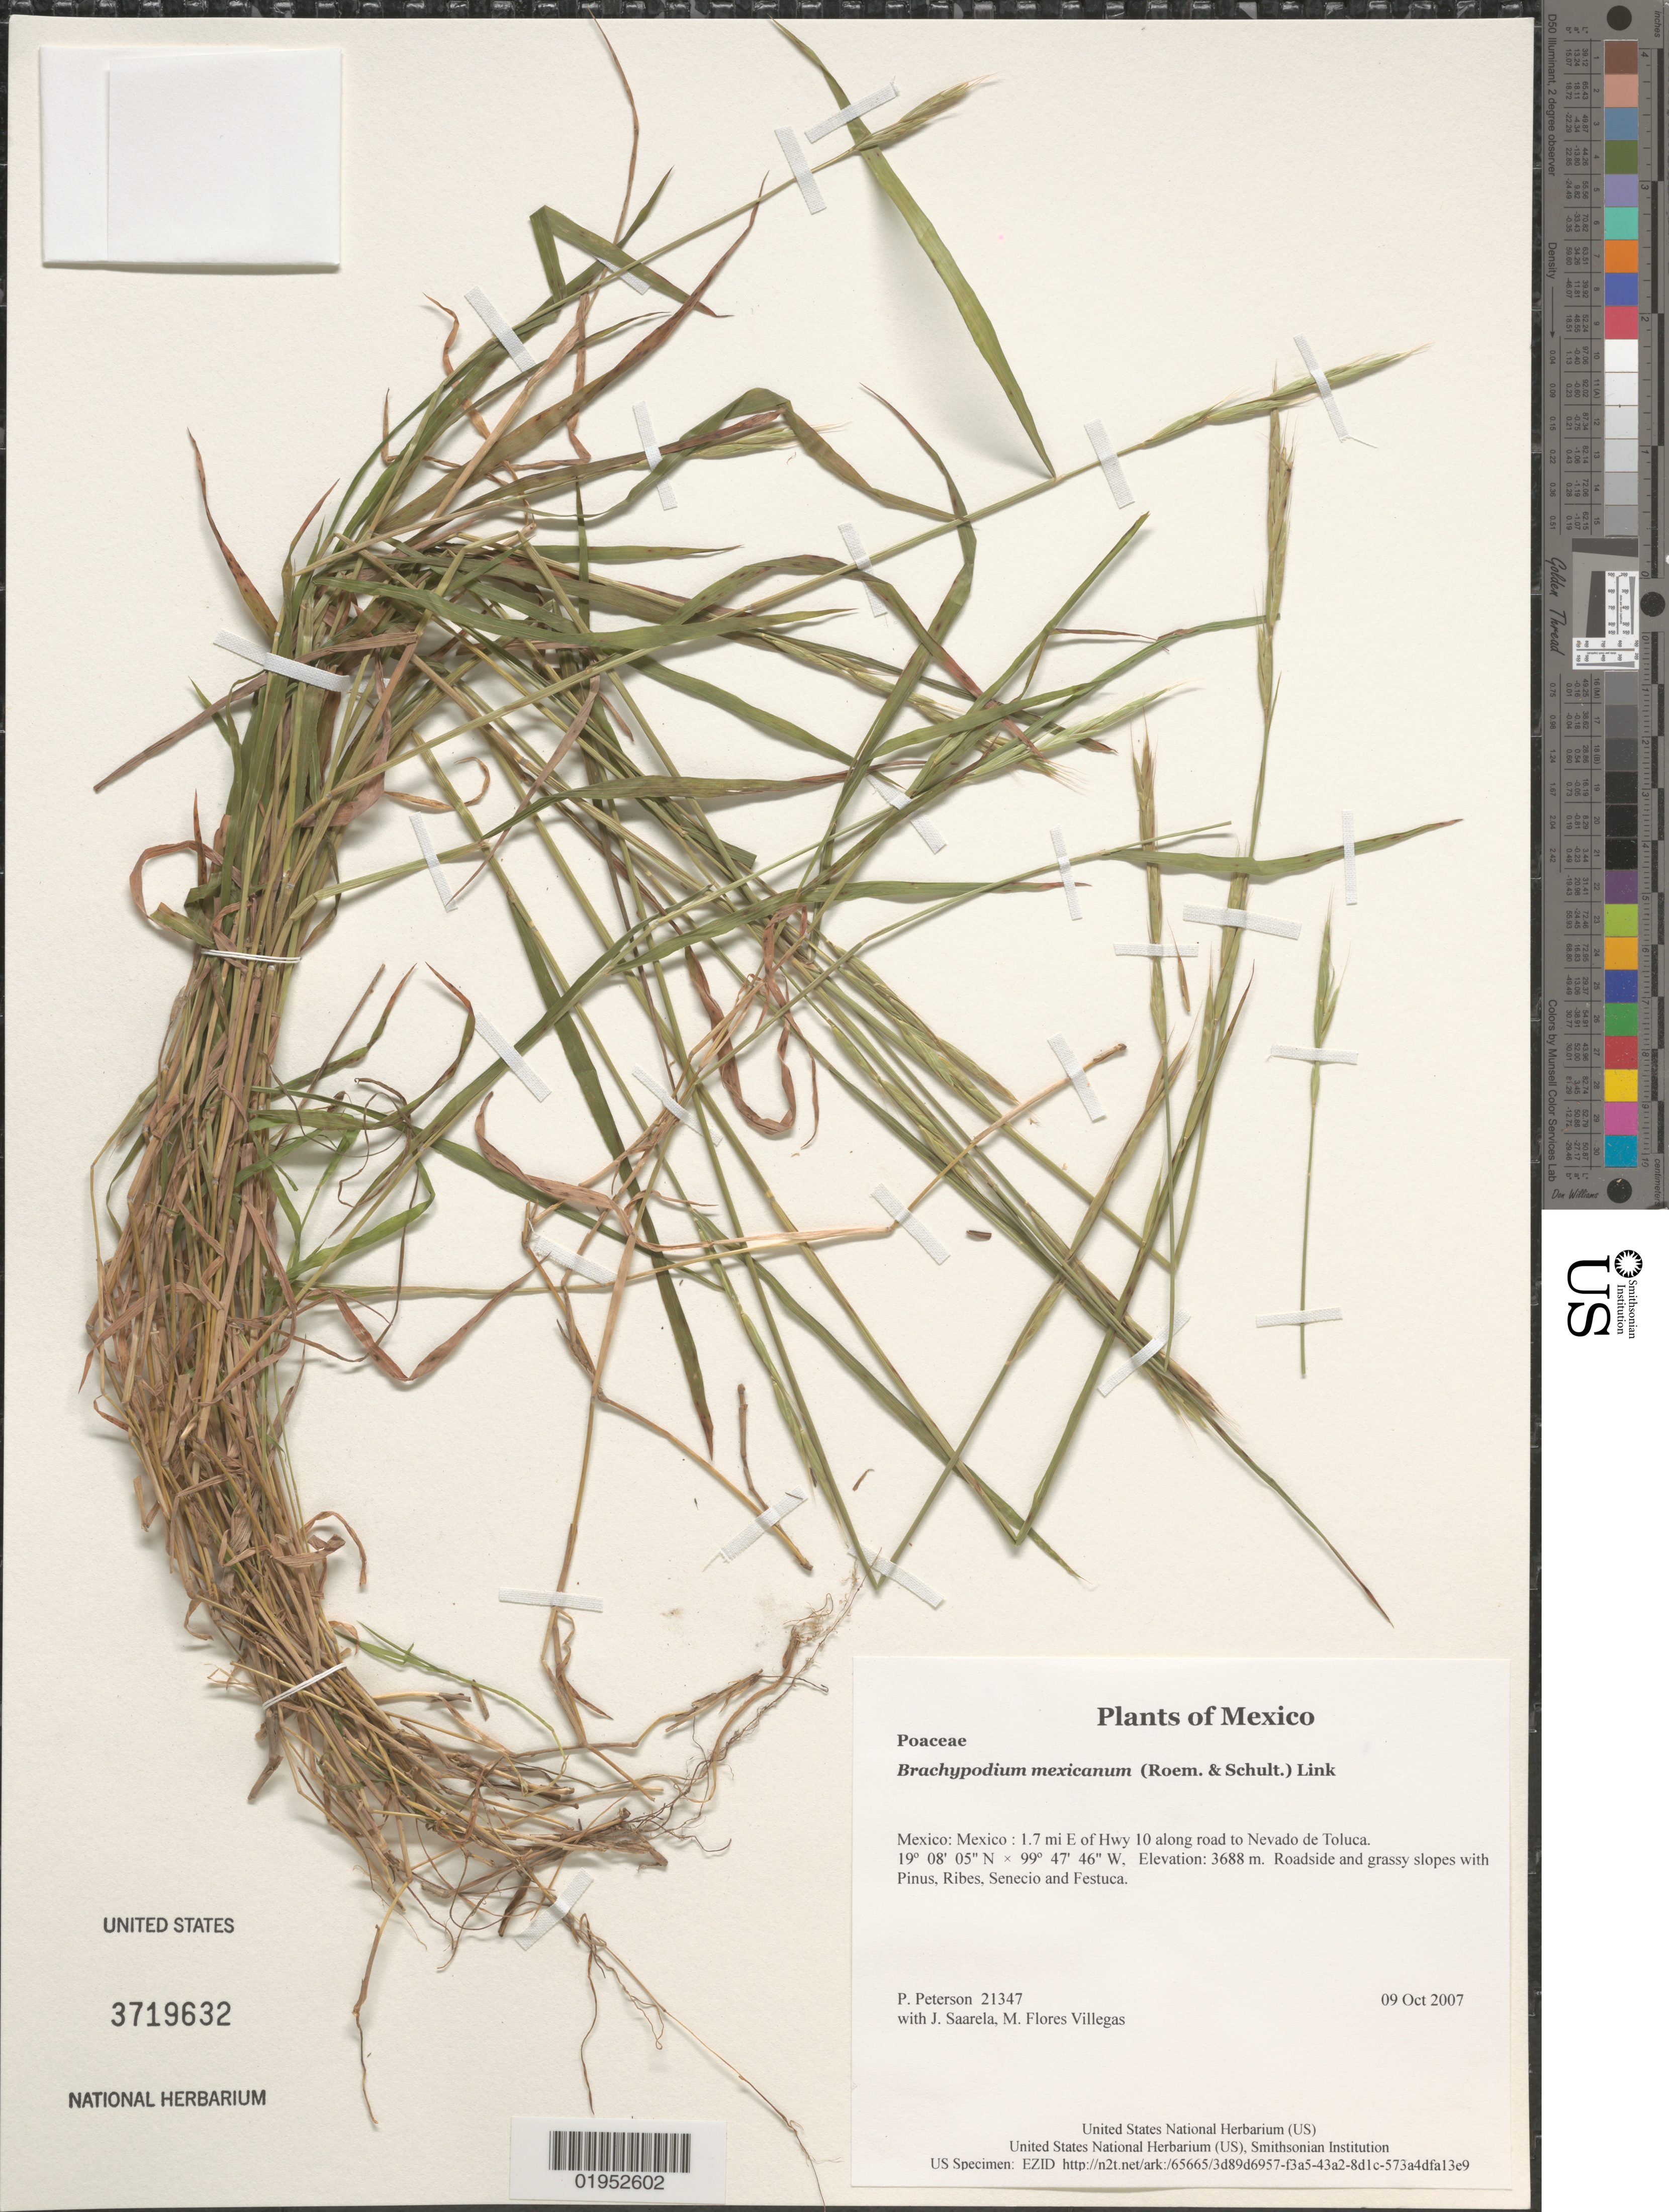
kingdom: Plantae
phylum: Tracheophyta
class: Liliopsida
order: Poales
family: Poaceae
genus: Brachypodium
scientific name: Brachypodium mexicanum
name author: (Roem. & Schult.) Link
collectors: P. M. Peterson, J. Saarela & M. Flores Villegas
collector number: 21347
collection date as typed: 09 Oct 2007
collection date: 2007-10-09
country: Mexico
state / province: México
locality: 1.7 mi E of Hwy 10 along road to Nevado de Toluca.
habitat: Roadside and grassy slopes with Pinus, Ribes, Senecio and Festuca.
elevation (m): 3688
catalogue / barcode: US 3719632